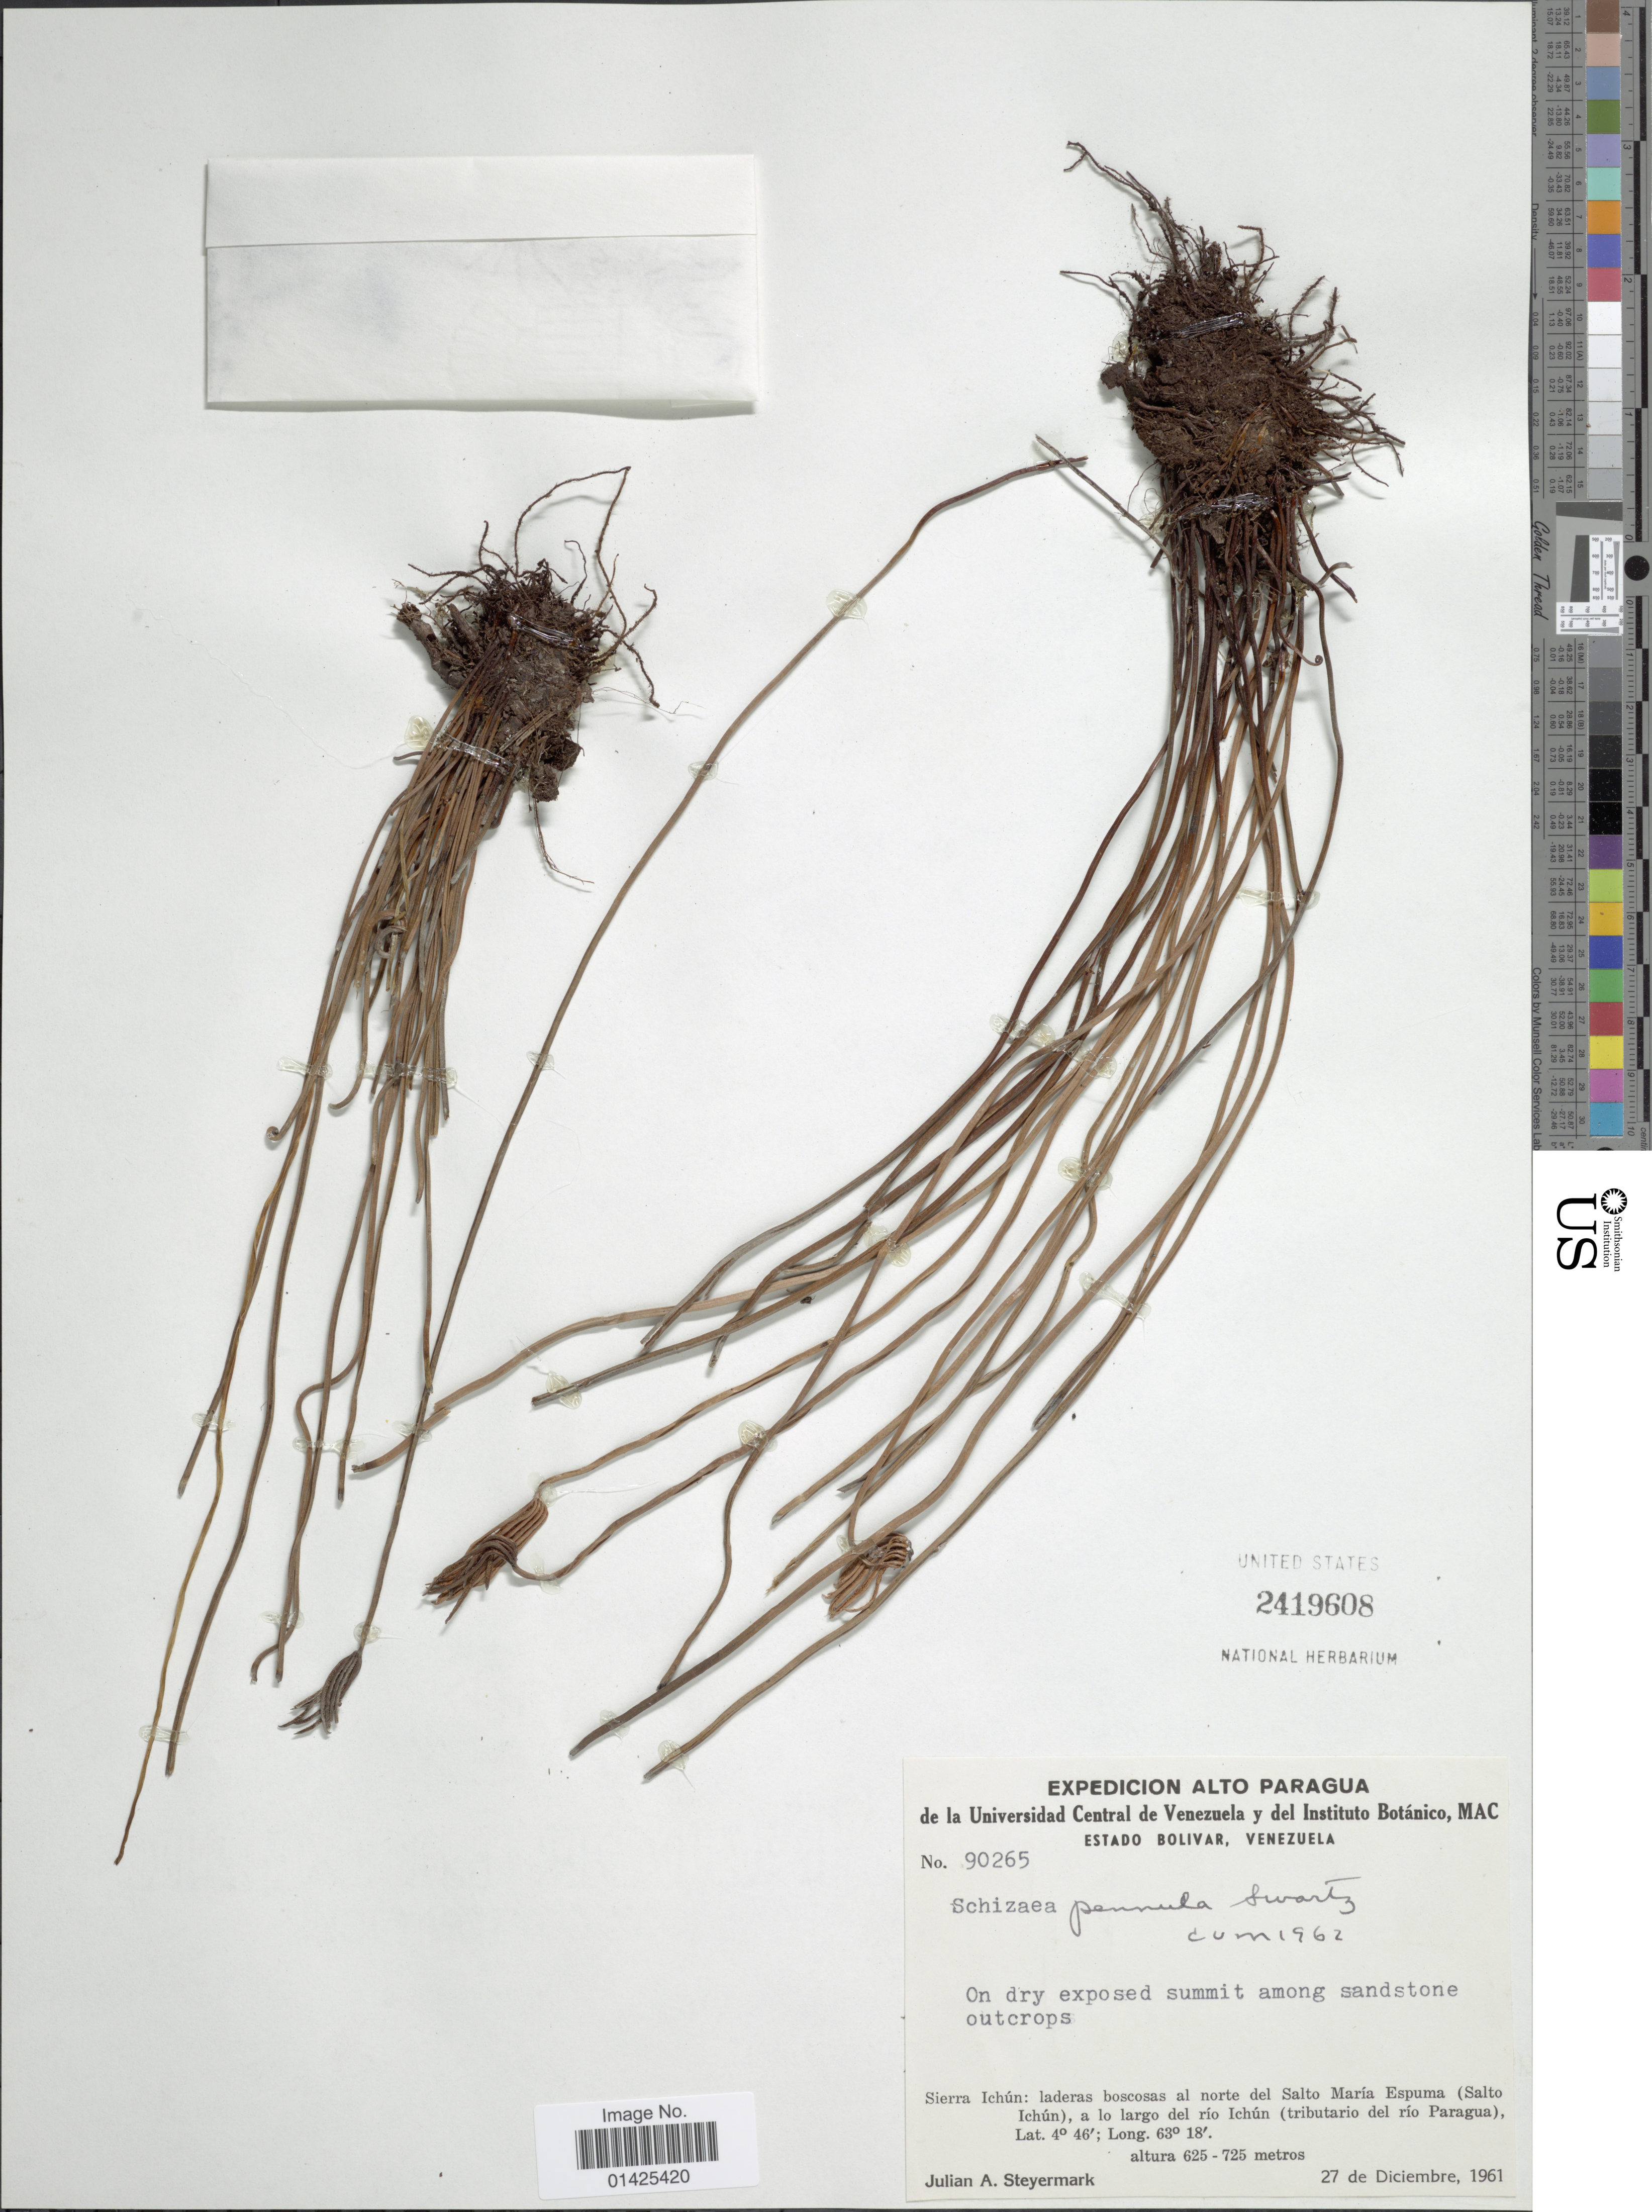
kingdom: Plantae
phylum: Tracheophyta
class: Polypodiopsida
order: Schizaeales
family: Schizaeaceae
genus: Actinostachys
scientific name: Actinostachys pennula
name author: (Sw.) Hook.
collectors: J. Steyermark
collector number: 90265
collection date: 1961-12-27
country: Venezuela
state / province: Bolivar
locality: Sierra Ichun: laderas boscosas al norte del Salto Maria Espuma.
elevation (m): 625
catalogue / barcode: US 2419608